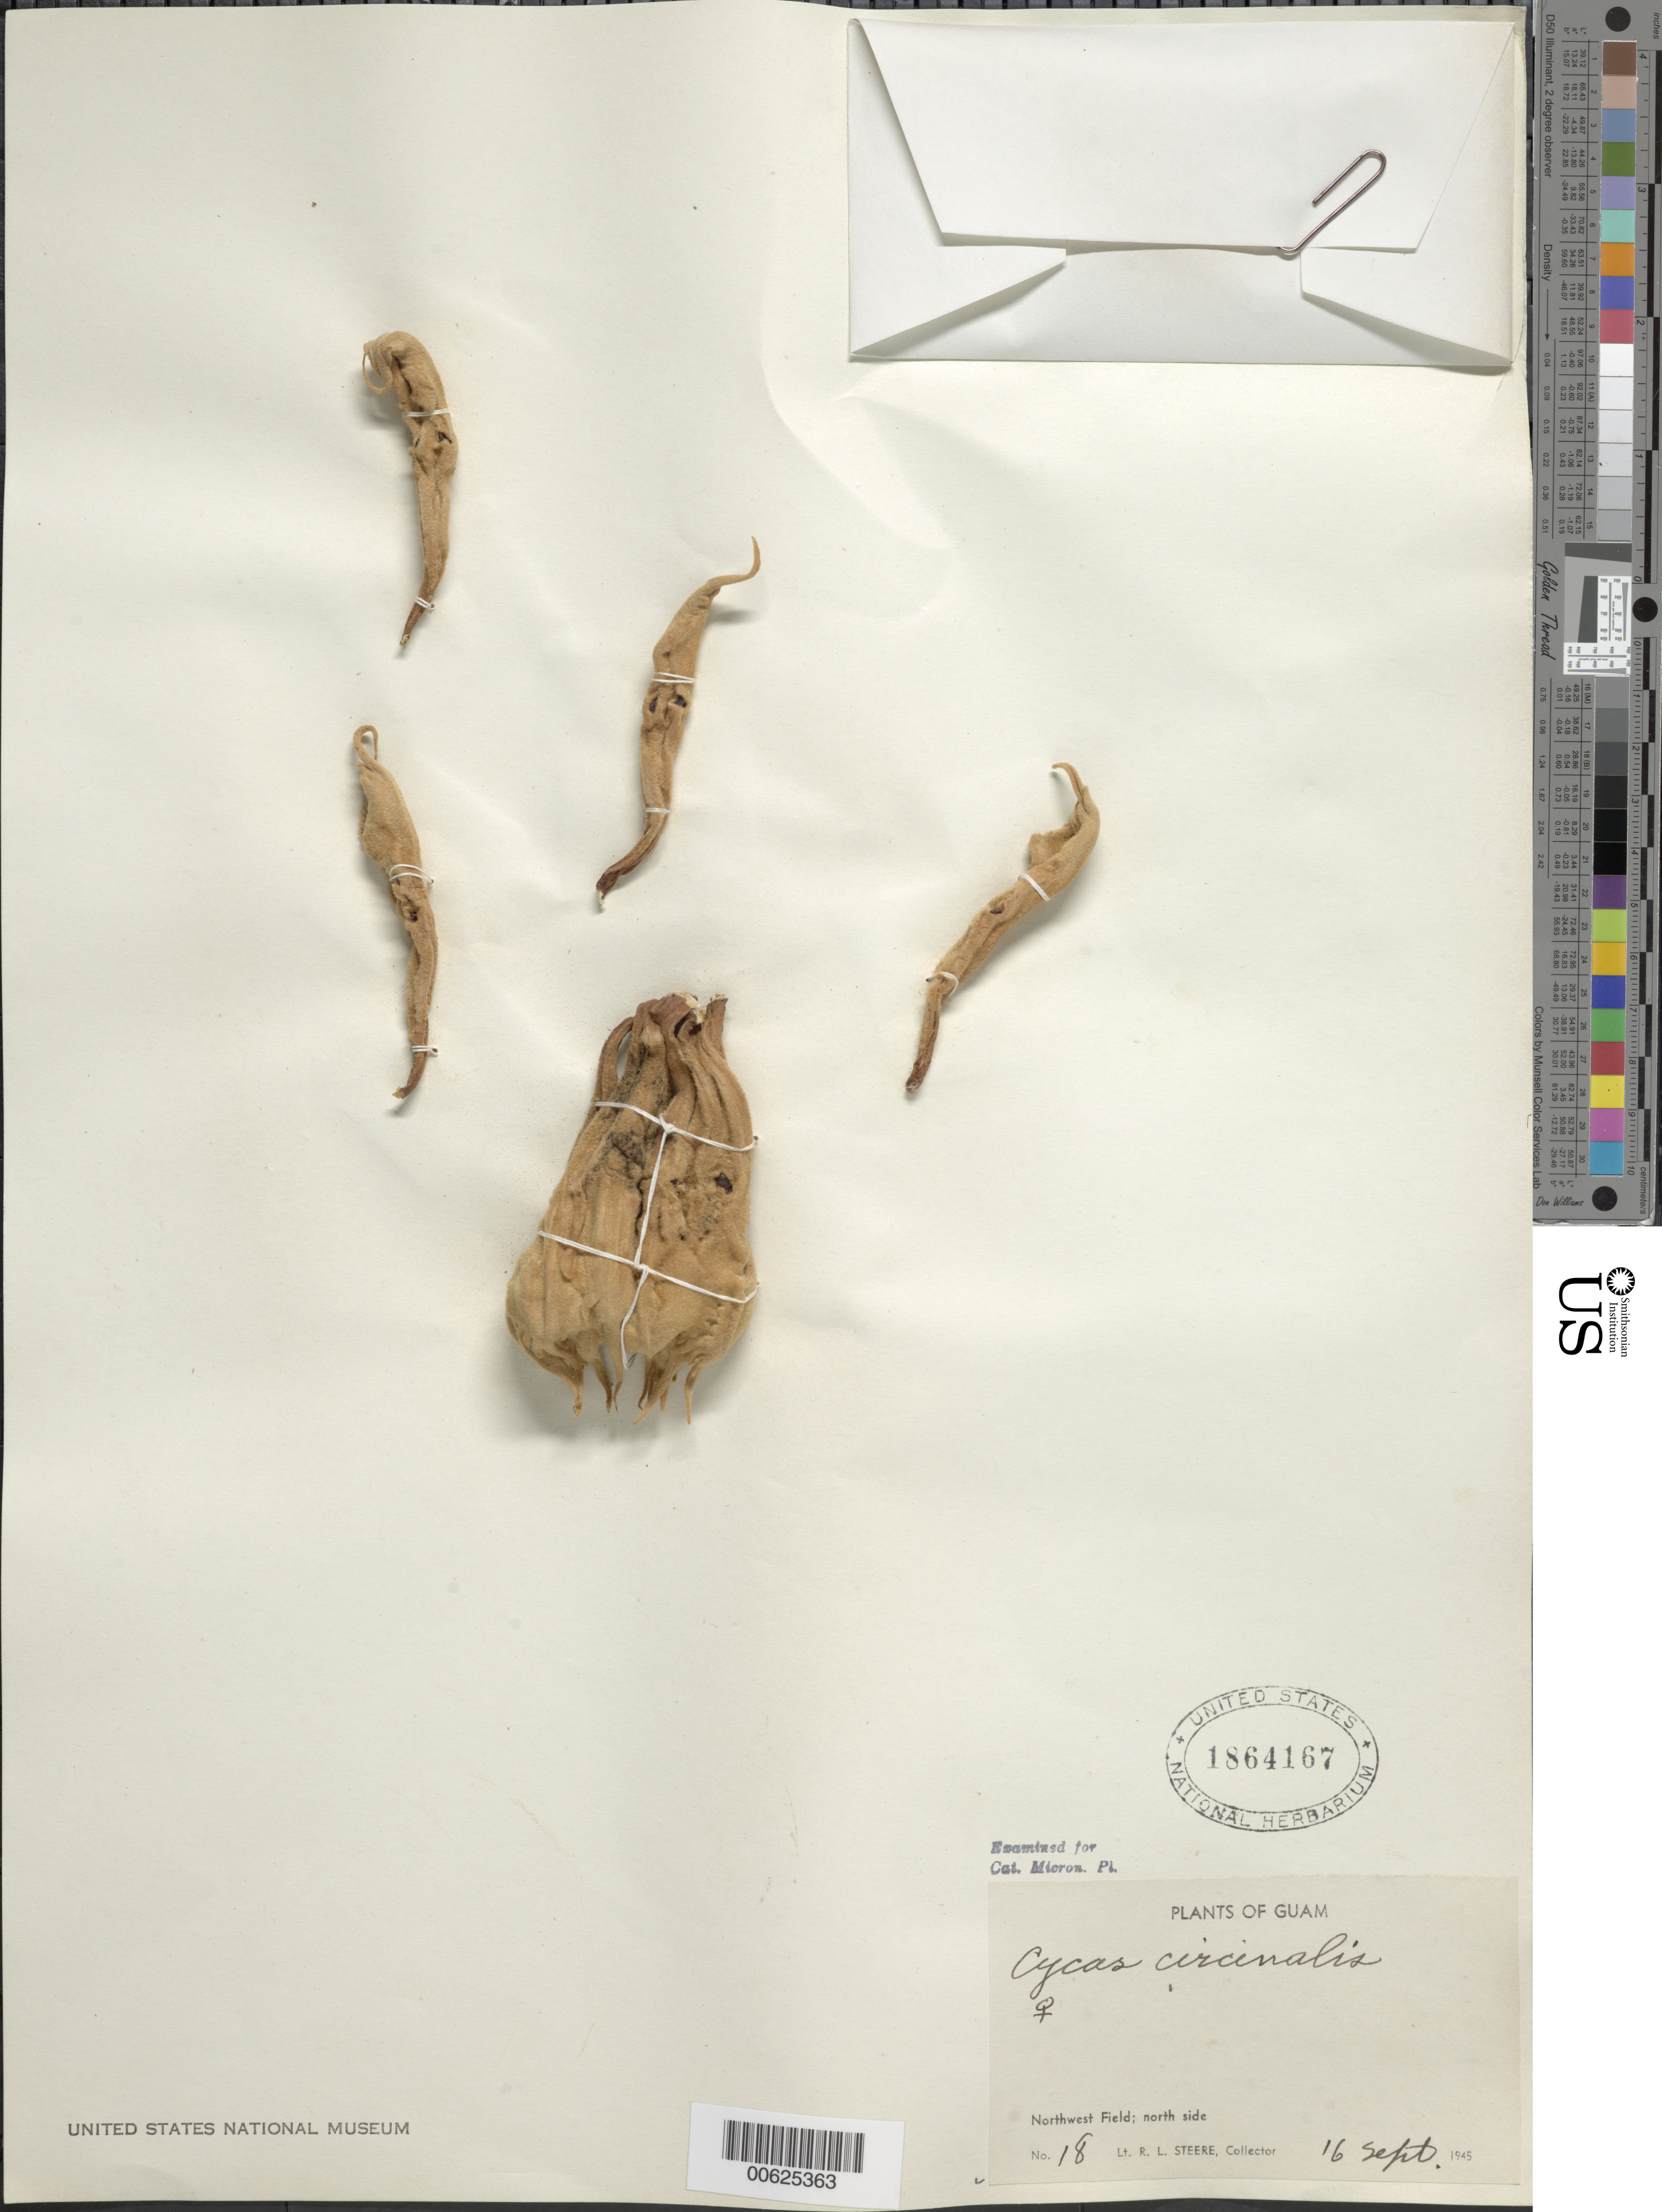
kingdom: Plantae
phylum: Tracheophyta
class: Cycadopsida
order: Cycadales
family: Cycadaceae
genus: Cycas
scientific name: Cycas celebica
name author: Miq.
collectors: R. L. Steere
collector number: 18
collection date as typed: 16 Sep 1945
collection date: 1945-09-16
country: Guam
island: Guam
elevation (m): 122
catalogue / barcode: US 1864167